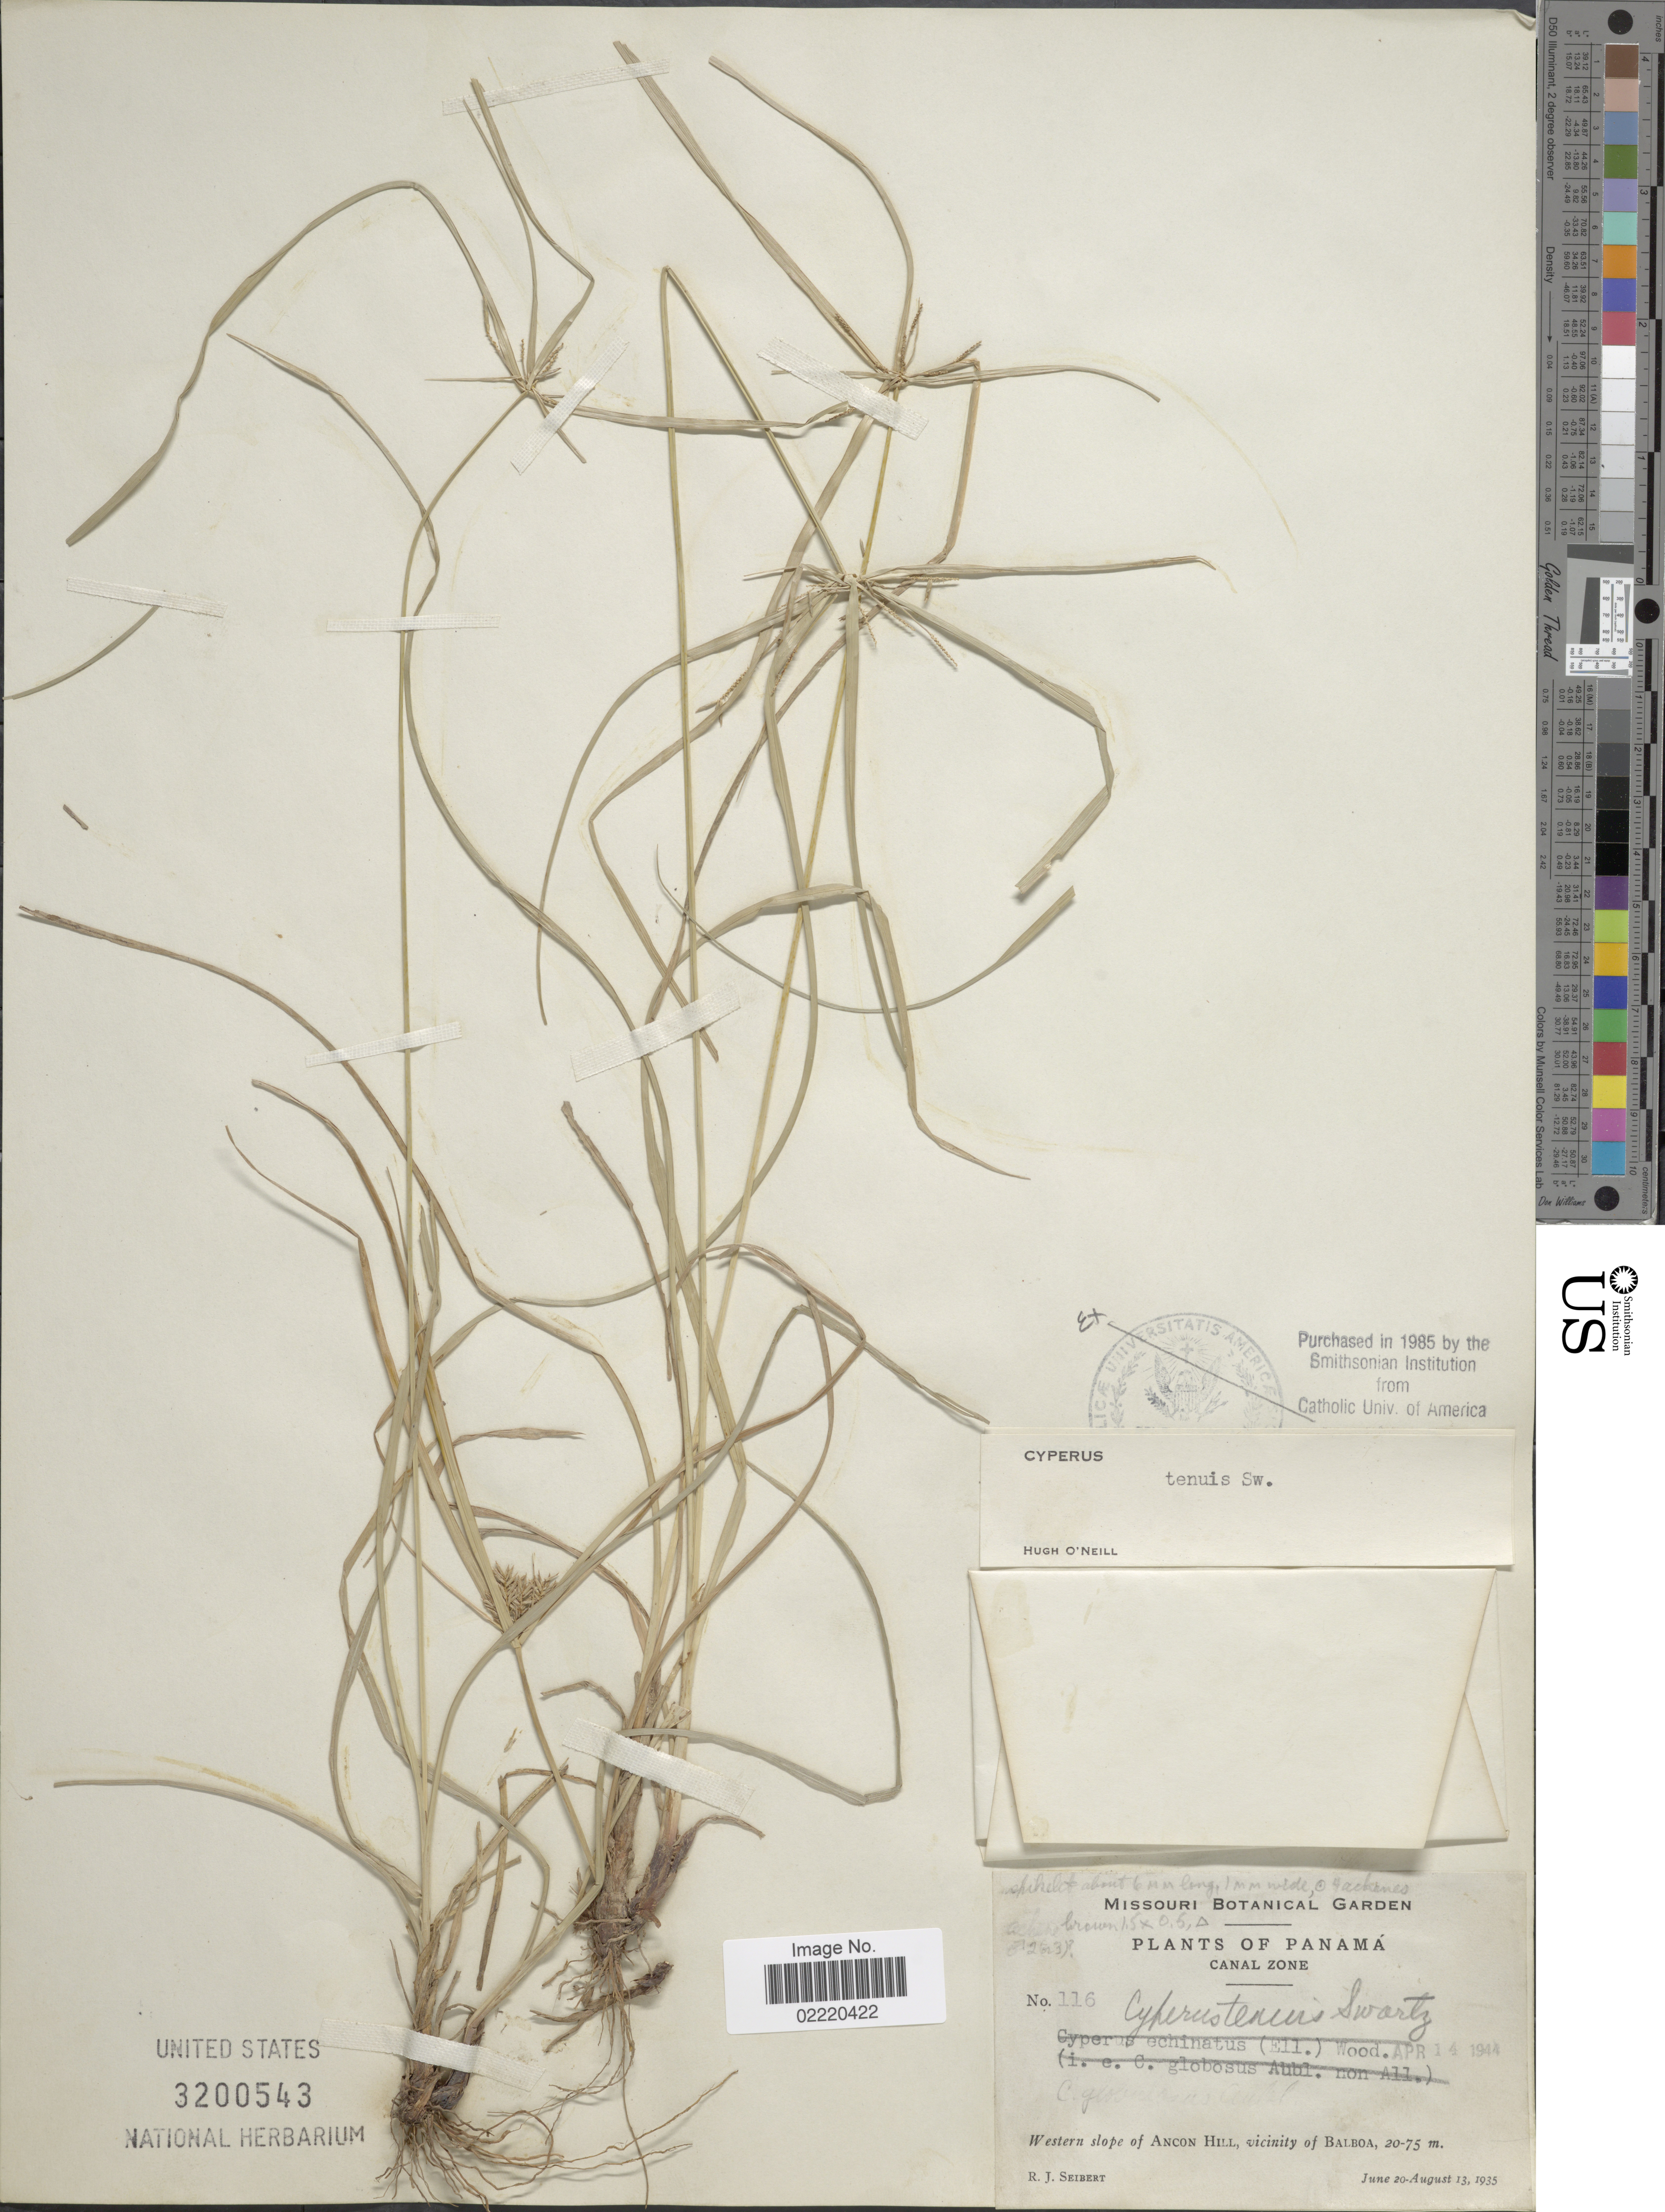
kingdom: Plantae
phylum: Tracheophyta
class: Liliopsida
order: Poales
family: Cyperaceae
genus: Cyperus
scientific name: Cyperus tenuis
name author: Sw.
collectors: R. J. Seibert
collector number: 116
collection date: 1935-06-20/1935-08-13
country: Panama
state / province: Colón / Panamá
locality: Canal Zone, Western slope of Ancon Hill, vicinity of Balboa.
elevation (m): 20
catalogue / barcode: US 3200543